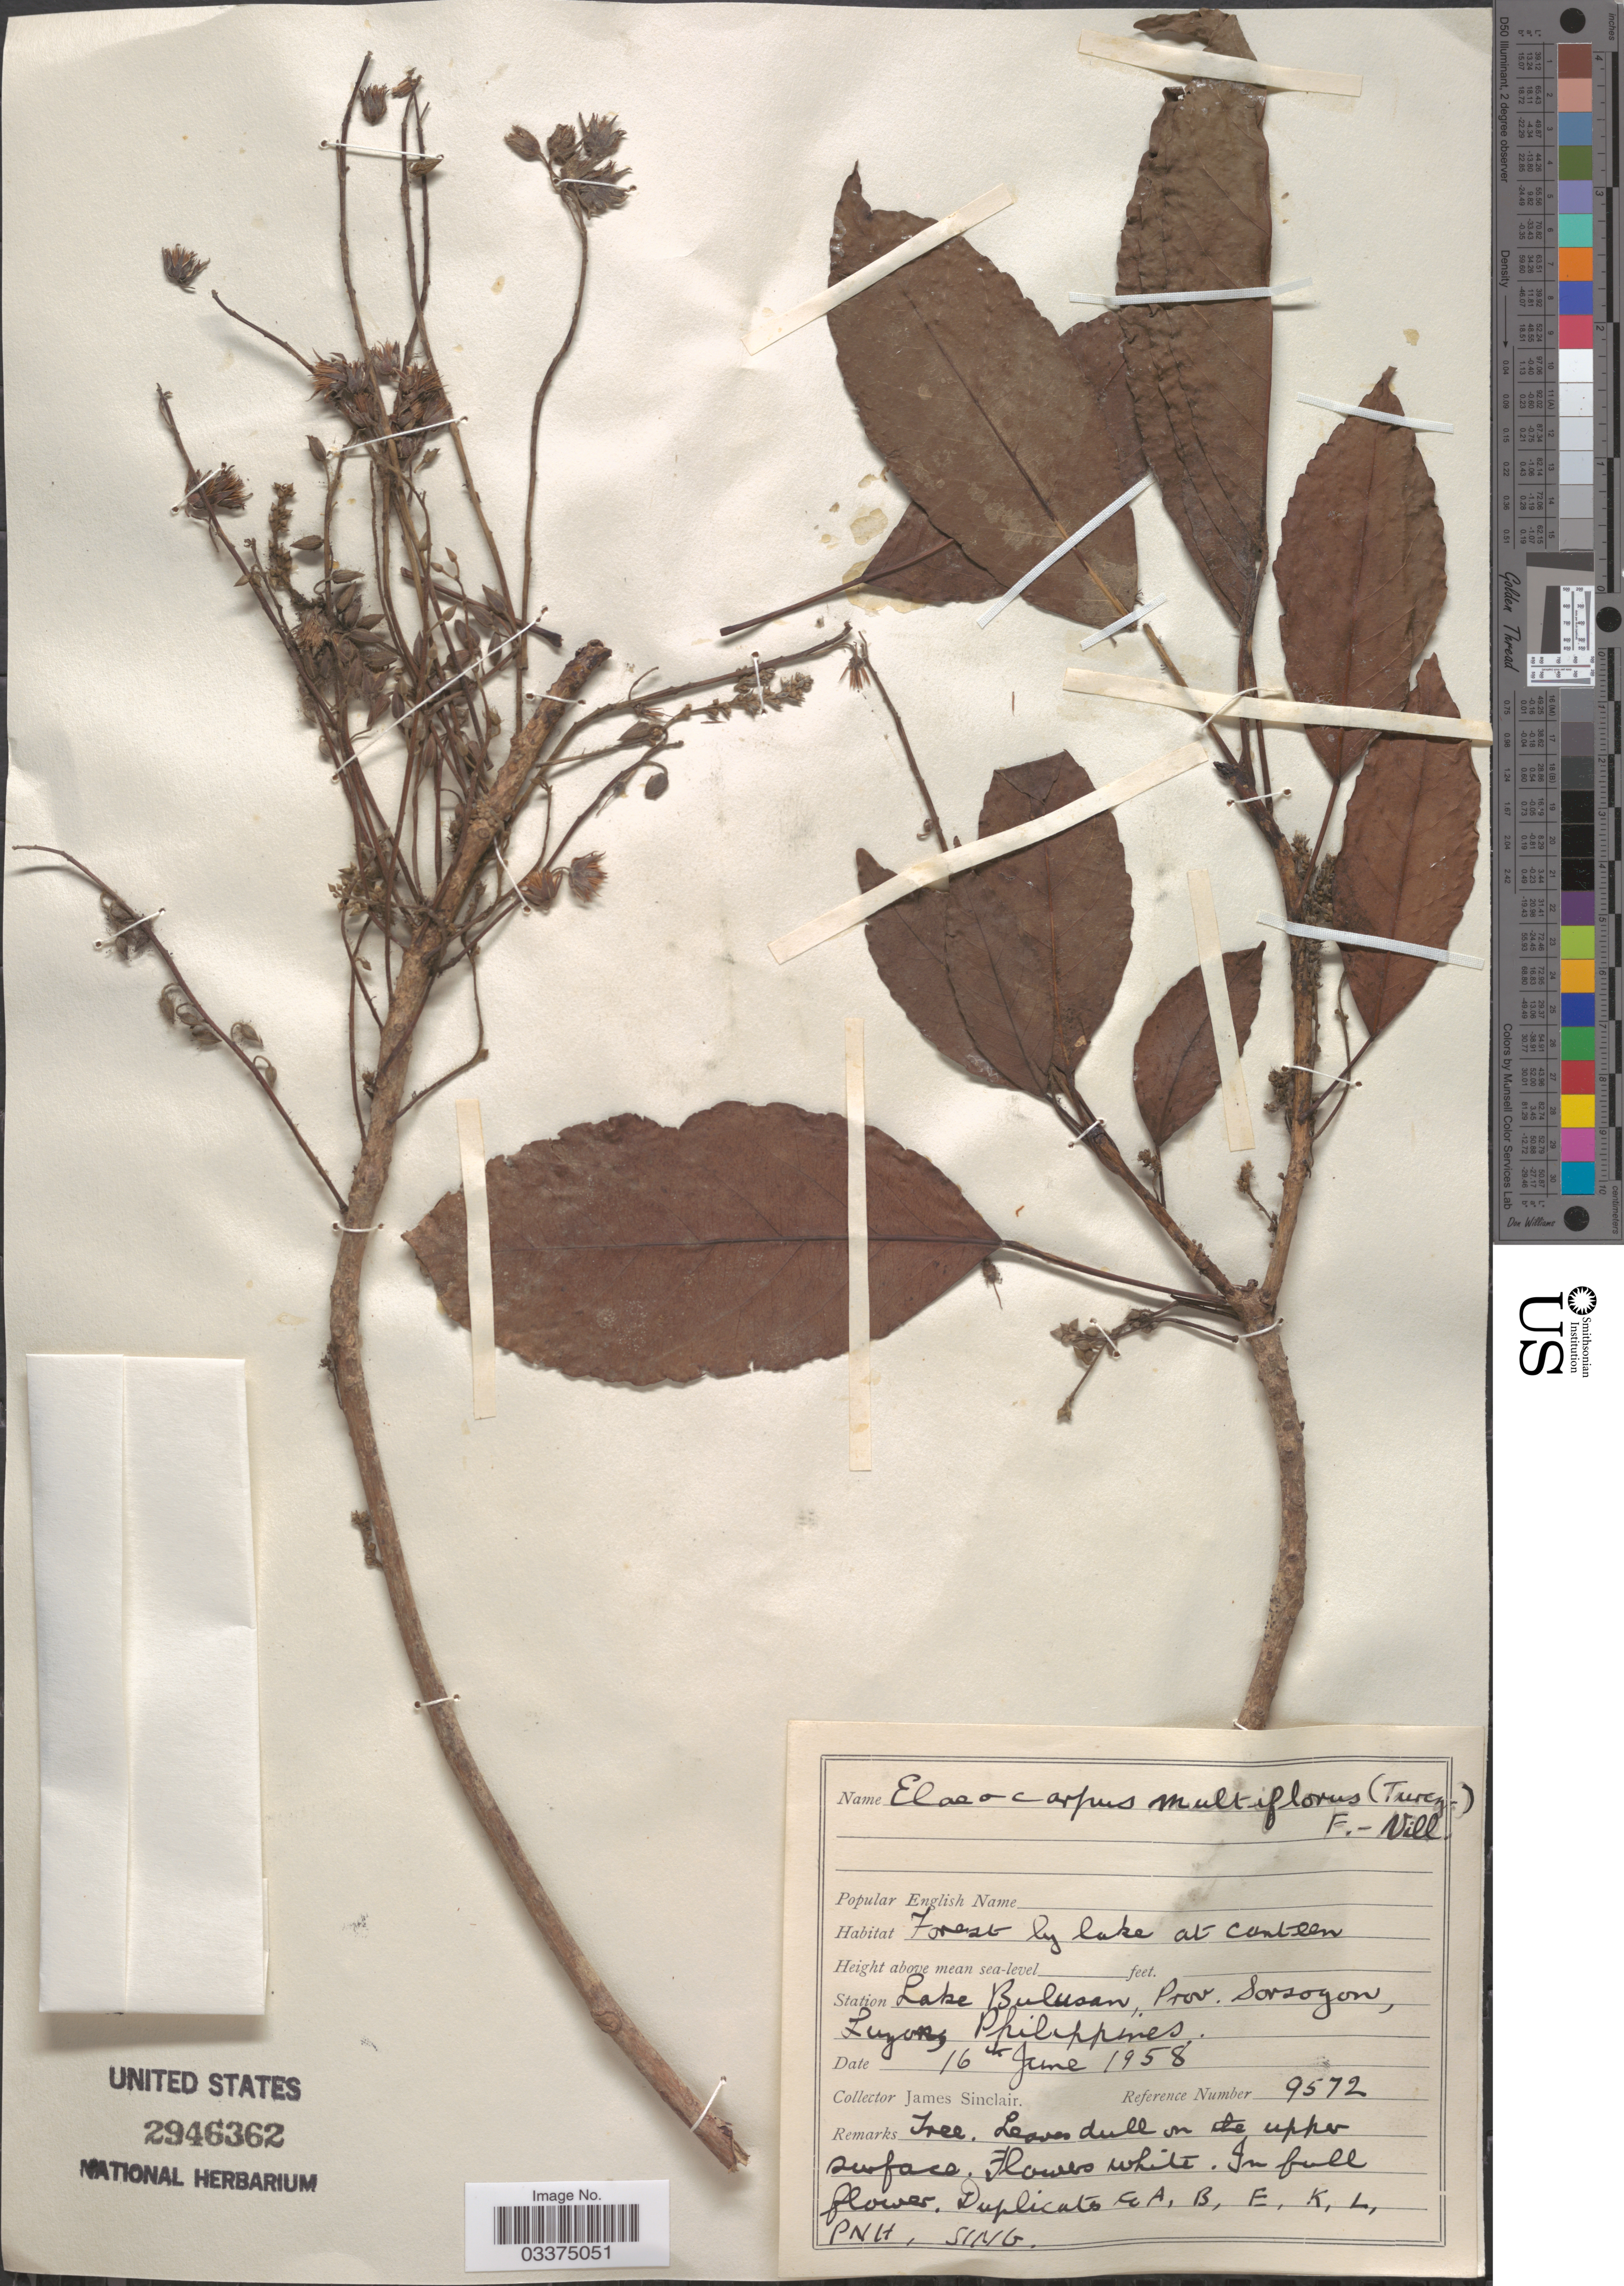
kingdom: Plantae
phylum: Tracheophyta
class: Magnoliopsida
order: Oxalidales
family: Elaeocarpaceae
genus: Elaeocarpus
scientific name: Elaeocarpus multiflorus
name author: (Turcz.) Fern.-Vill.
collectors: J. Sinclair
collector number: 9572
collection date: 1958-06-16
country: Philippines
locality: Station Lake Bulusan, Prov. Sorsogon, Luzon.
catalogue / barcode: US 2946362